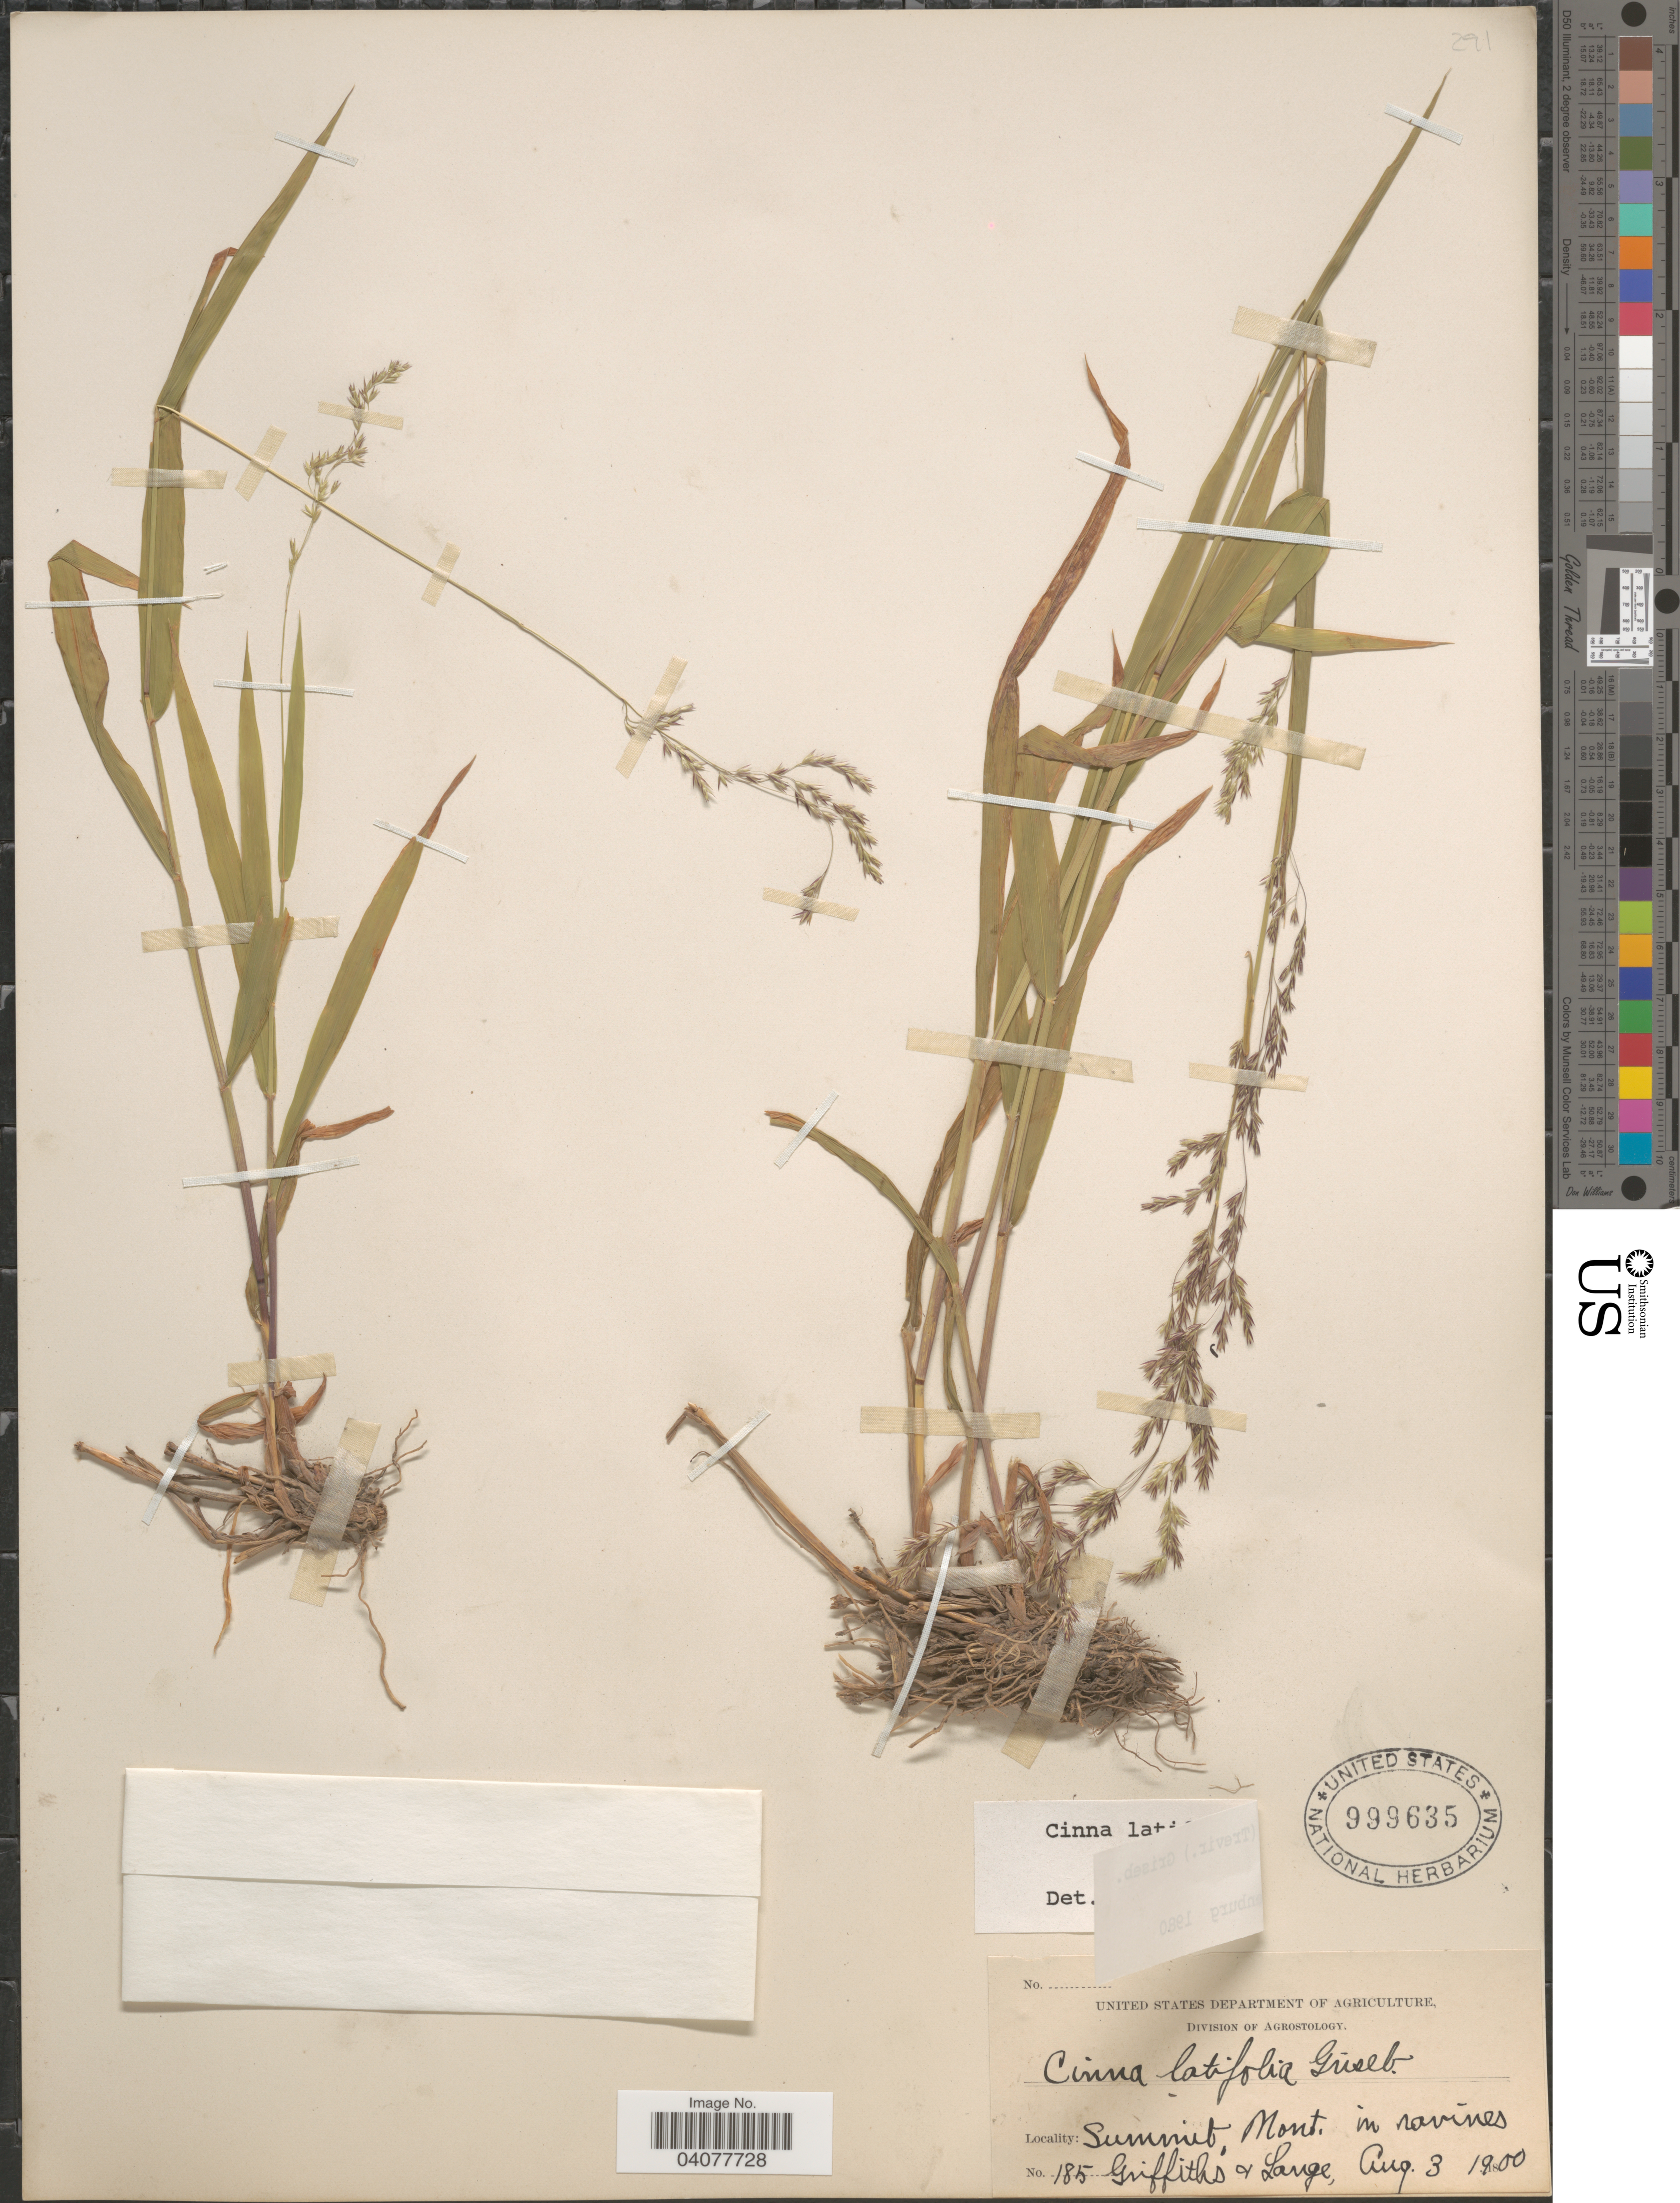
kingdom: Plantae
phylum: Tracheophyta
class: Liliopsida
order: Poales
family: Poaceae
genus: Cinna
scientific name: Cinna latifolia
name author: (Trevir. ex Goeppert) Griseb.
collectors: -- Griffiths & -- Lange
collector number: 185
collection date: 1900-08-03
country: United States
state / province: Montana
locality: Summit, in ravines.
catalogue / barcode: US 999635